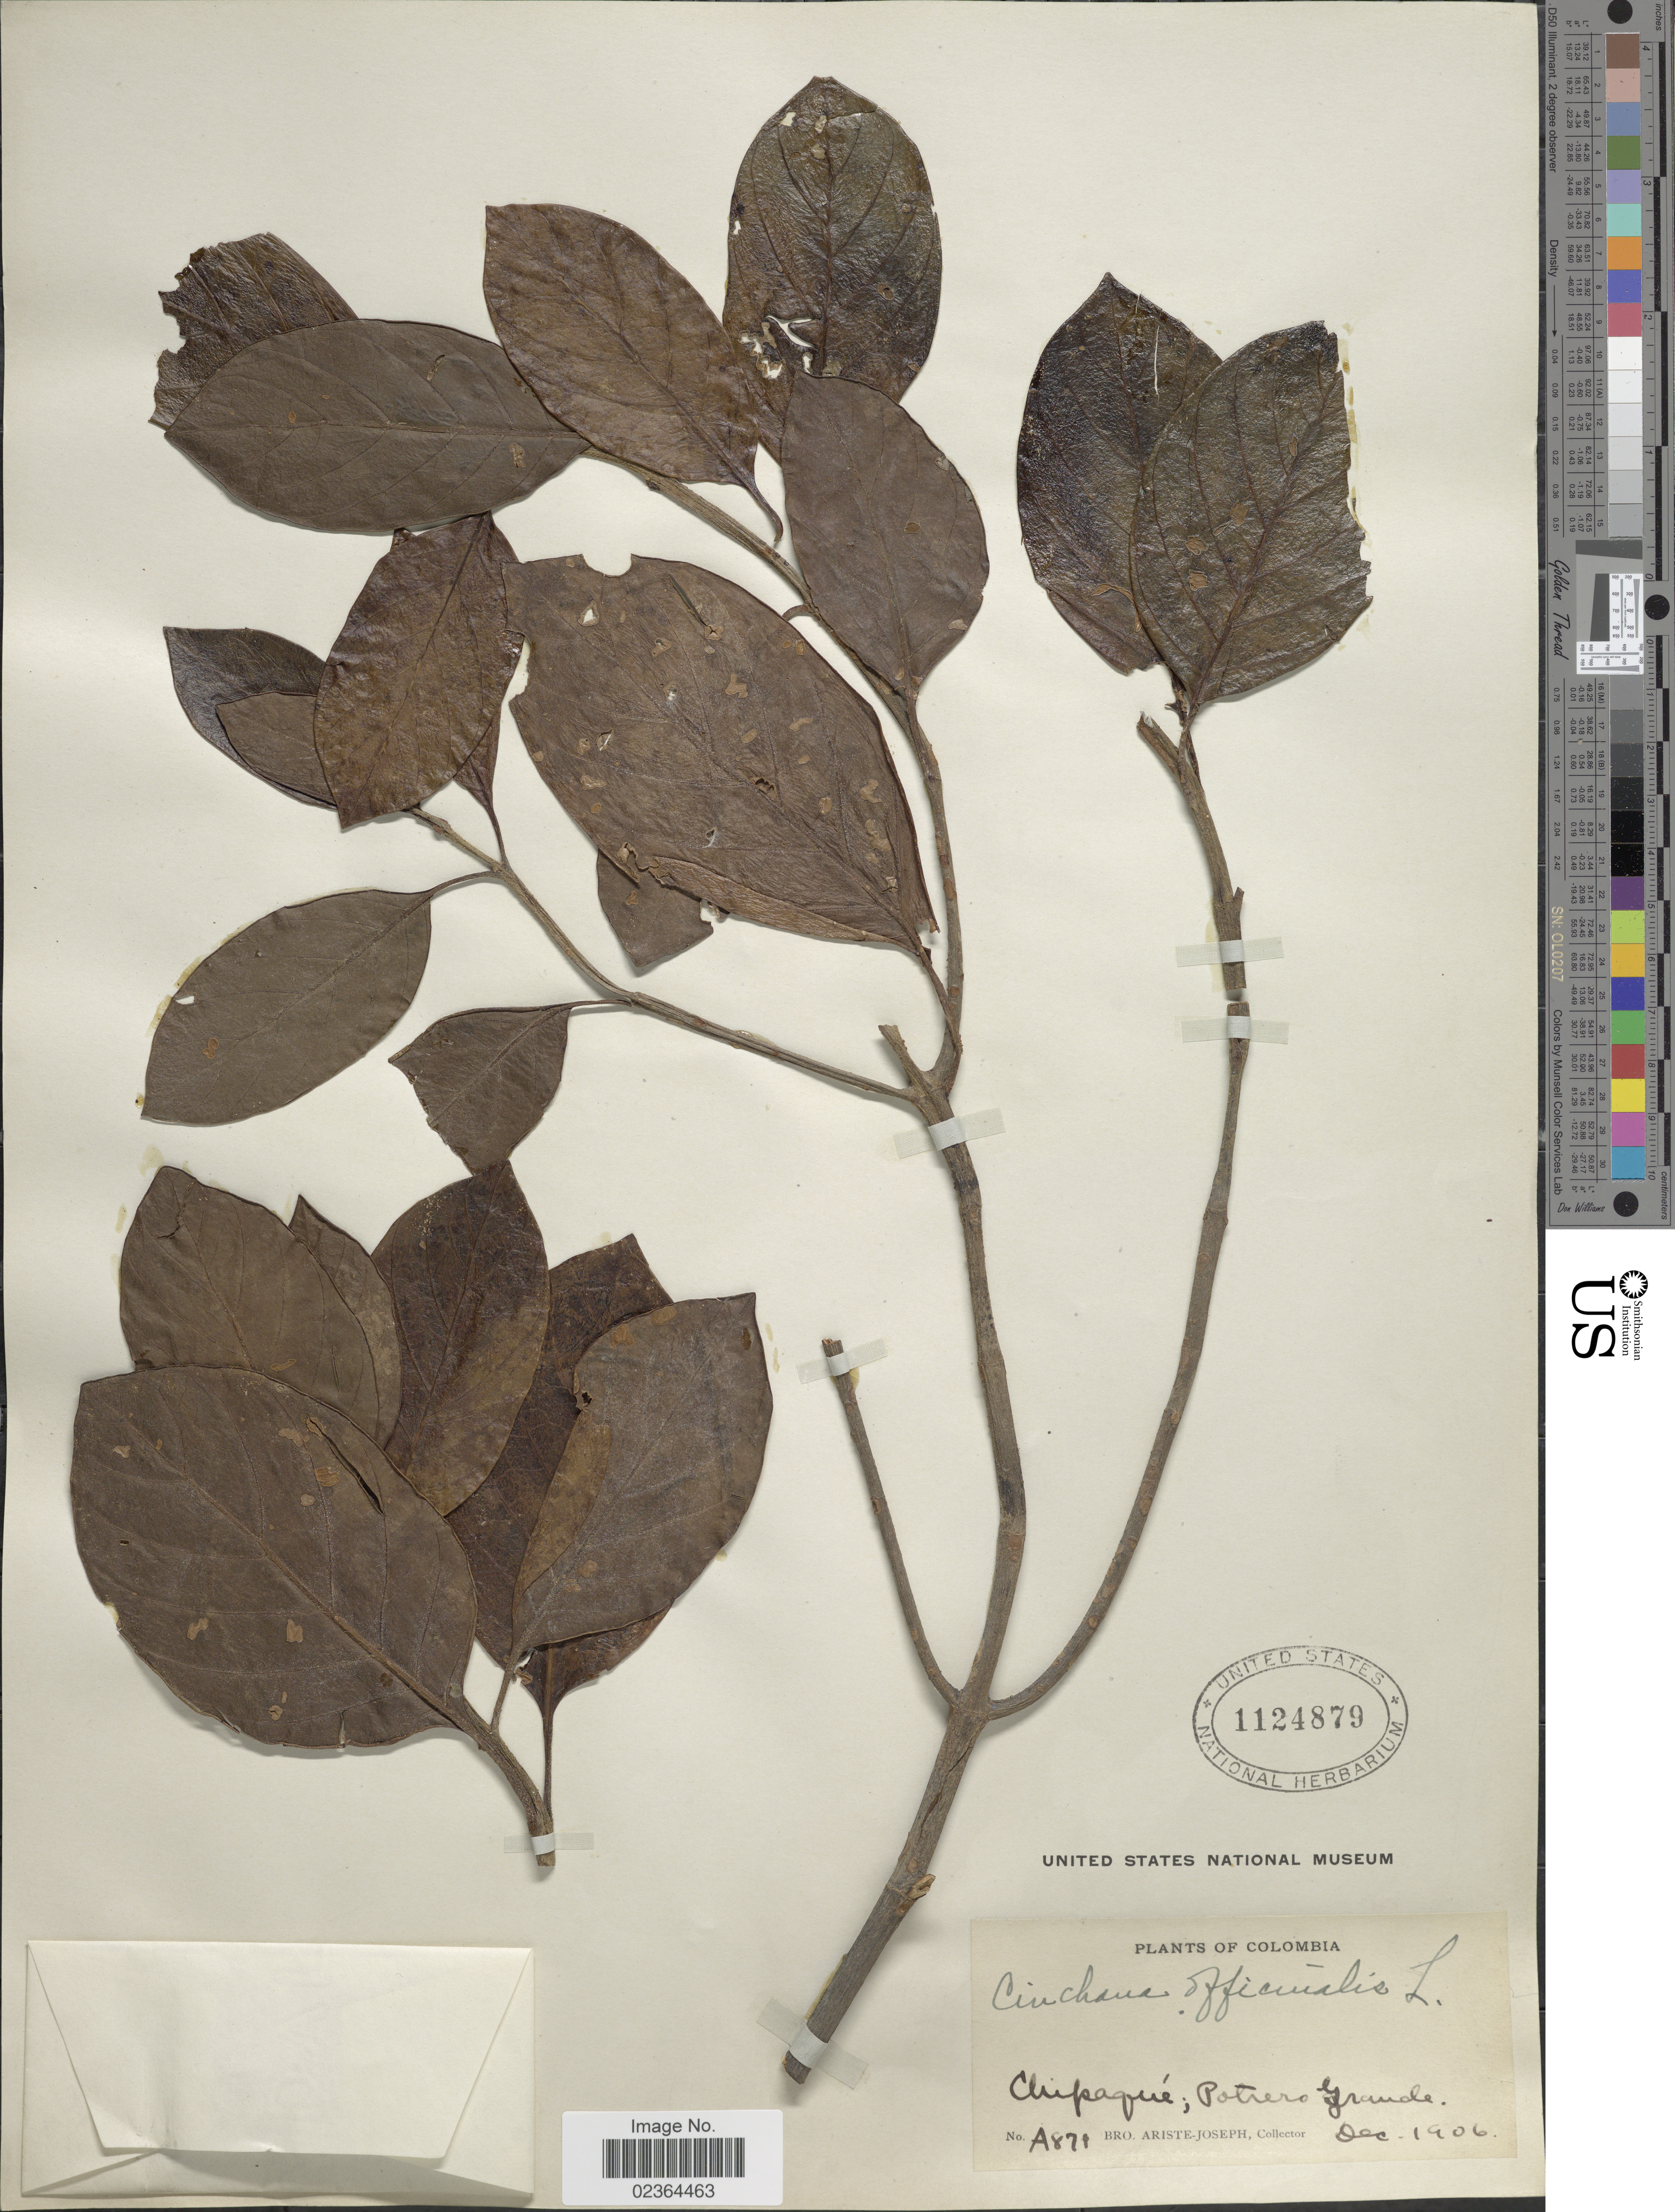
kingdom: Plantae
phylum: Tracheophyta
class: Magnoliopsida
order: Gentianales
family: Rubiaceae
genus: Cinchona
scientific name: Cinchona officinalis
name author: L.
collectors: Bro. Ariste-Joseph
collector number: A871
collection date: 1906-12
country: Colombia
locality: Chipaque: Potrero Grande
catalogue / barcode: US 1124879